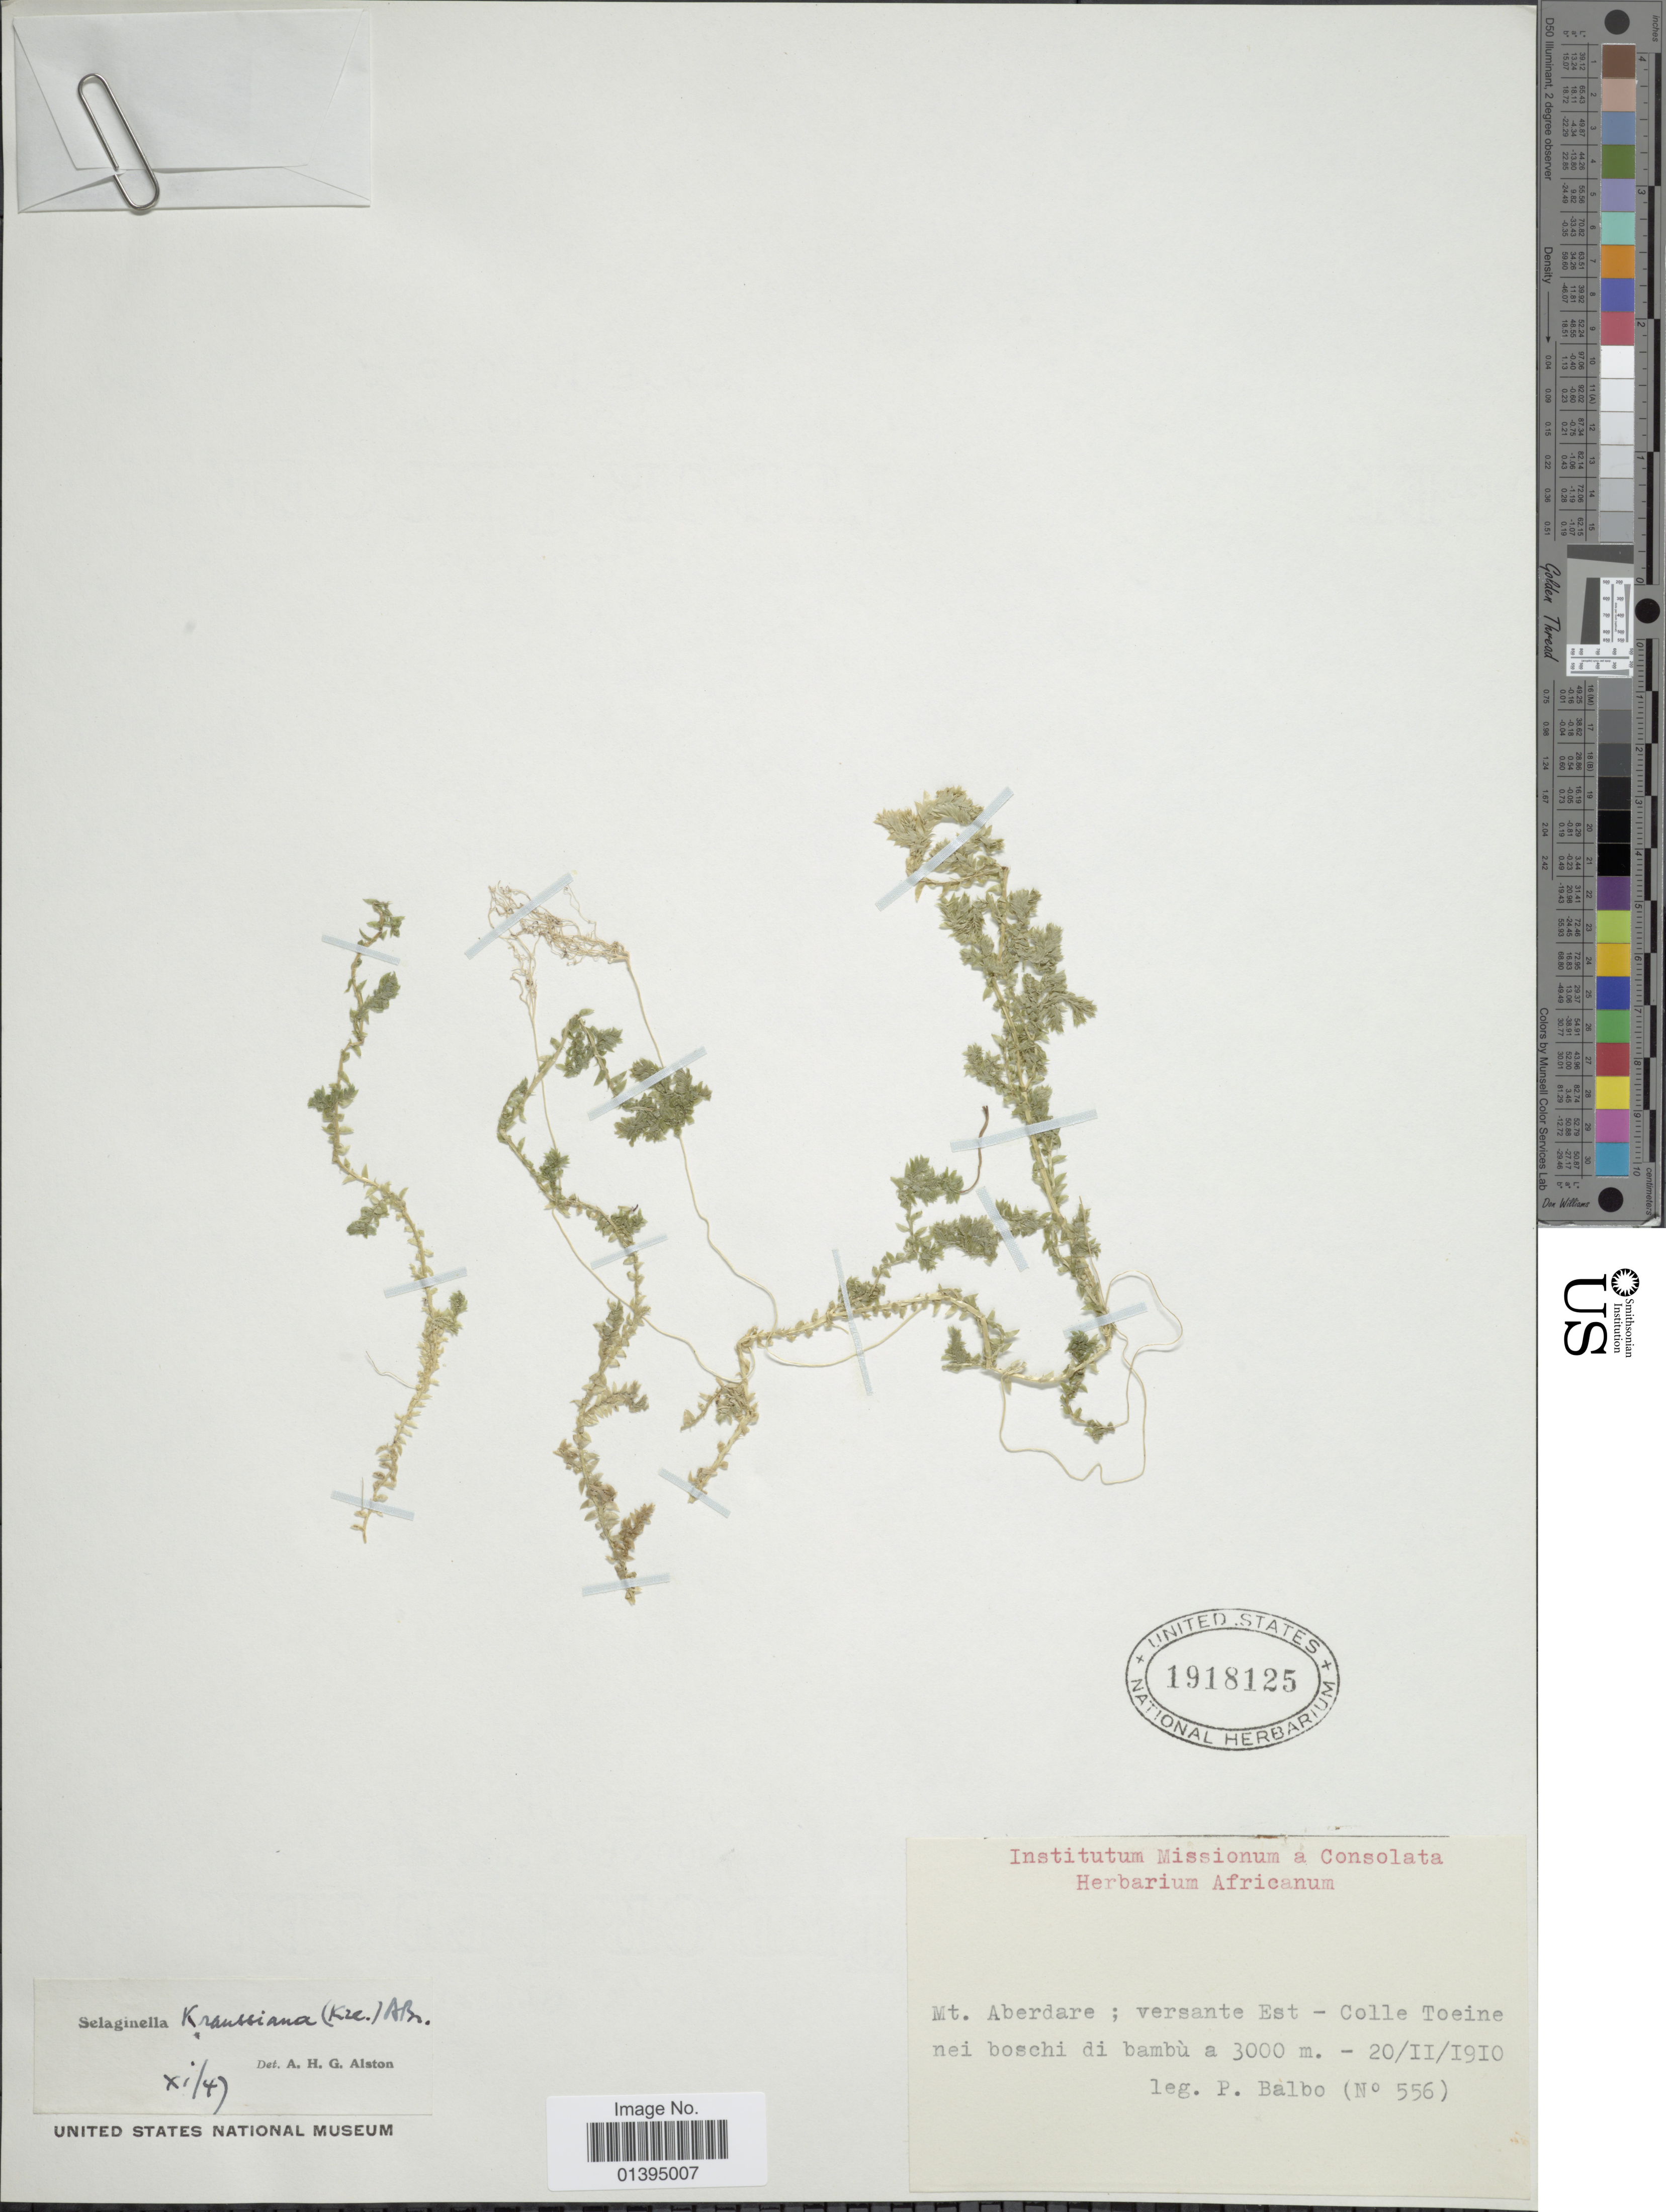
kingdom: Plantae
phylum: Tracheophyta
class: Lycopodiopsida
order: Selaginellales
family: Selaginellaceae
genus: Selaginella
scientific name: Selaginella kraussiana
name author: (Kunze) A. Braun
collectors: P. Balbo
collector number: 556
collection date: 1910-02-20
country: Kenya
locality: Mt. Aberdare; versante Est - Colle Toeine nei boschi di bambu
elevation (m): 3000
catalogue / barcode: US 1918125